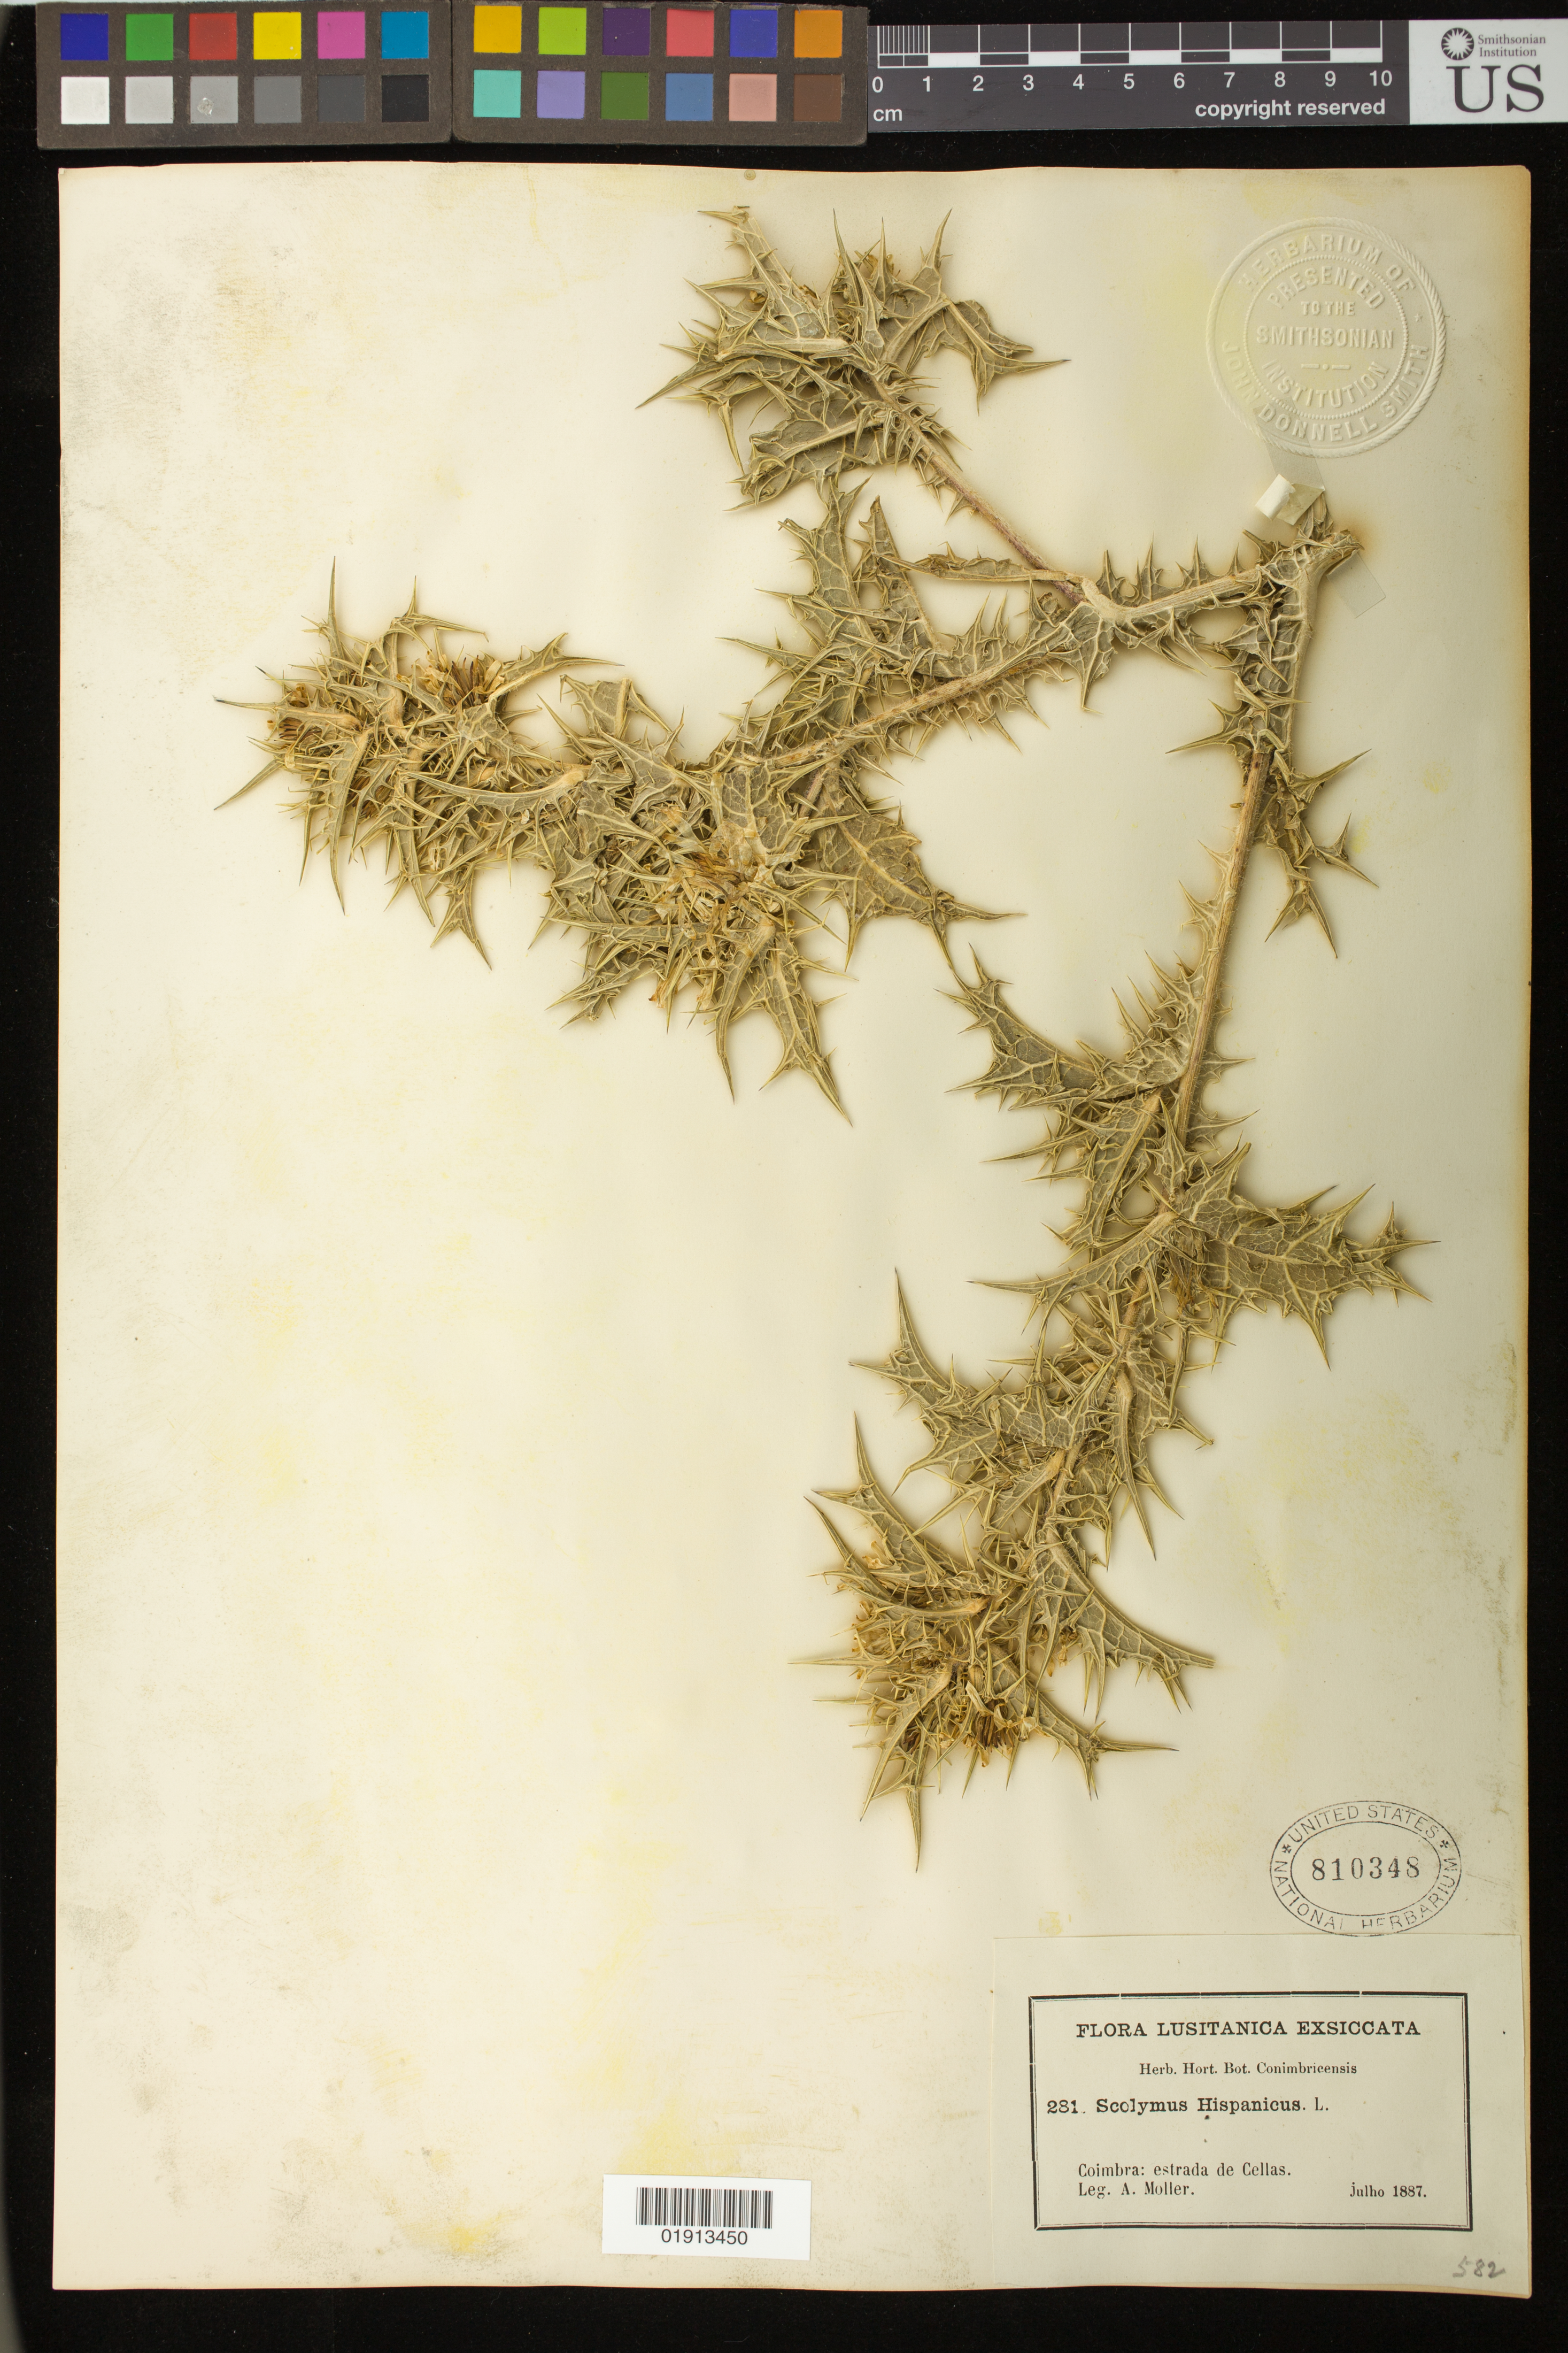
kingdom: Plantae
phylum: Tracheophyta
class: Magnoliopsida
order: Asterales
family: Asteraceae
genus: Scolymus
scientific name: Scolymus hispanicus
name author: L.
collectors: A. Moller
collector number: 281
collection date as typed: Jul 1887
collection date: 1887-07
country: Portugal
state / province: Coimbra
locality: Lusitanica, estrada de Cellas.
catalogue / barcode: US 810348